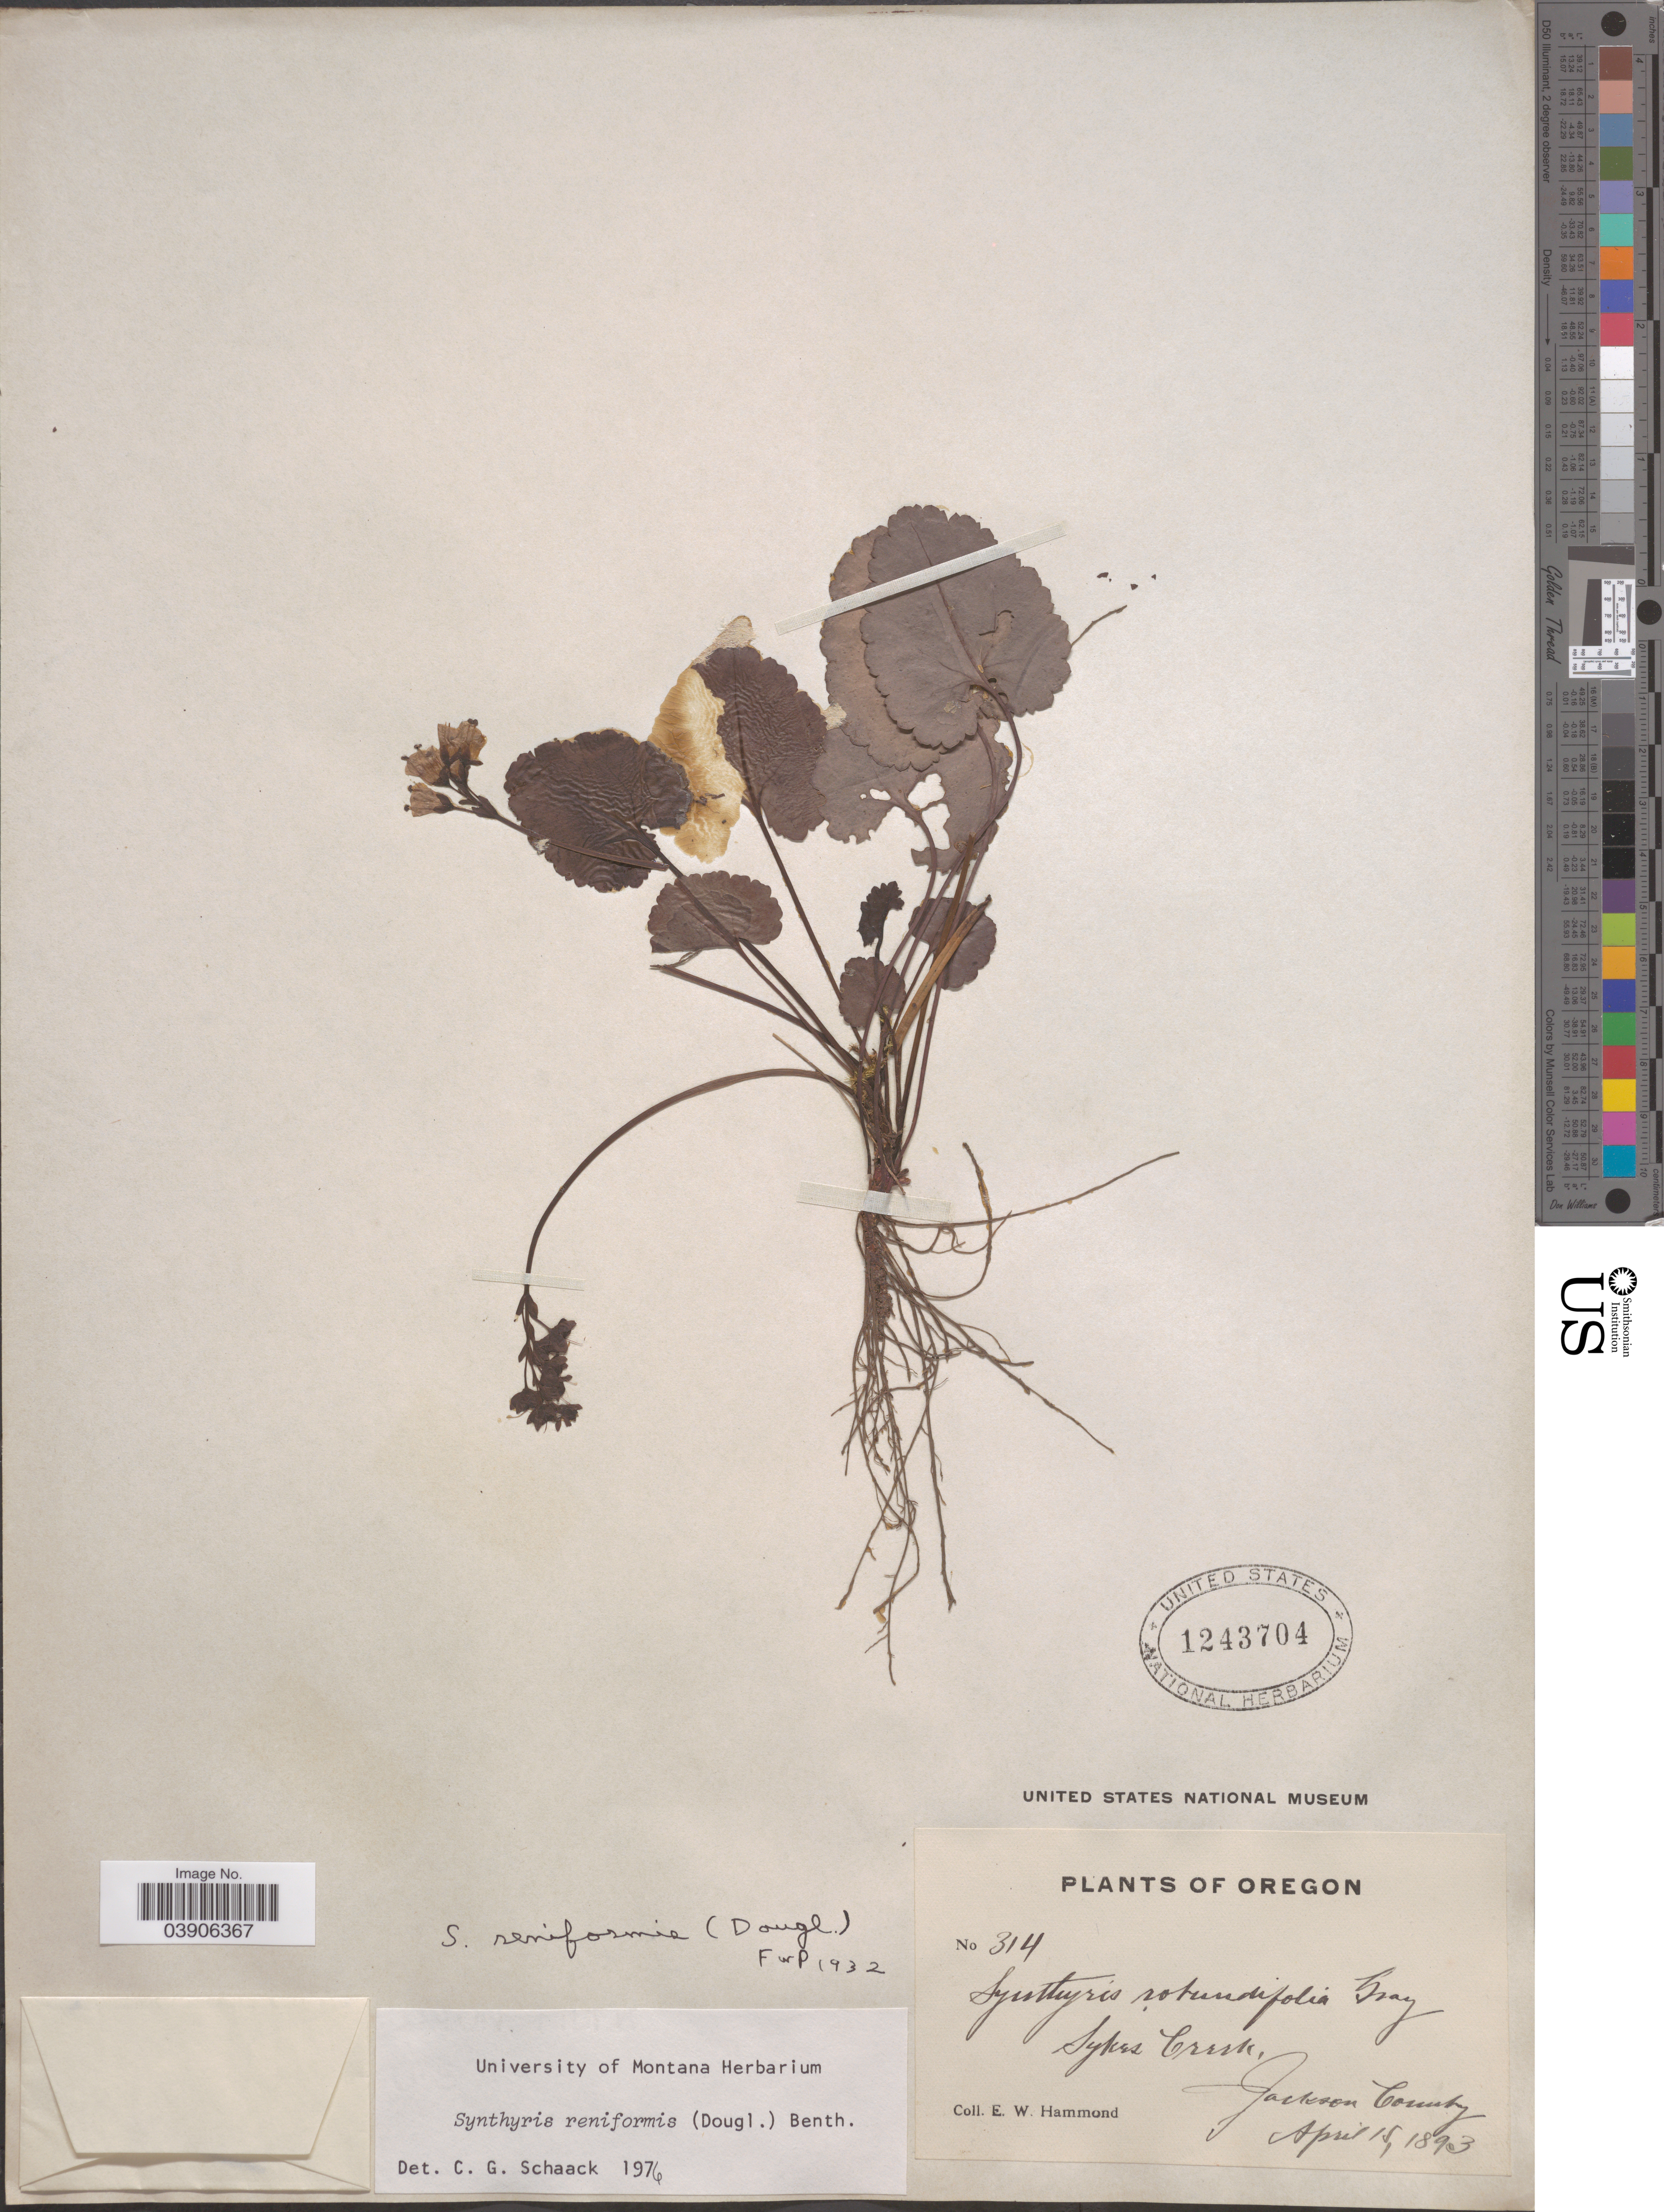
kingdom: Plantae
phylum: Tracheophyta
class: Magnoliopsida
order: Lamiales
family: Plantaginaceae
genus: Synthyris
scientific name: Synthyris reniformis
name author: Benth.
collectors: E. Hammond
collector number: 314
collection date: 1893-04-15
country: United States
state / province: Oregon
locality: Sykes Creek. Jackson County.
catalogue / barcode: US 1243704